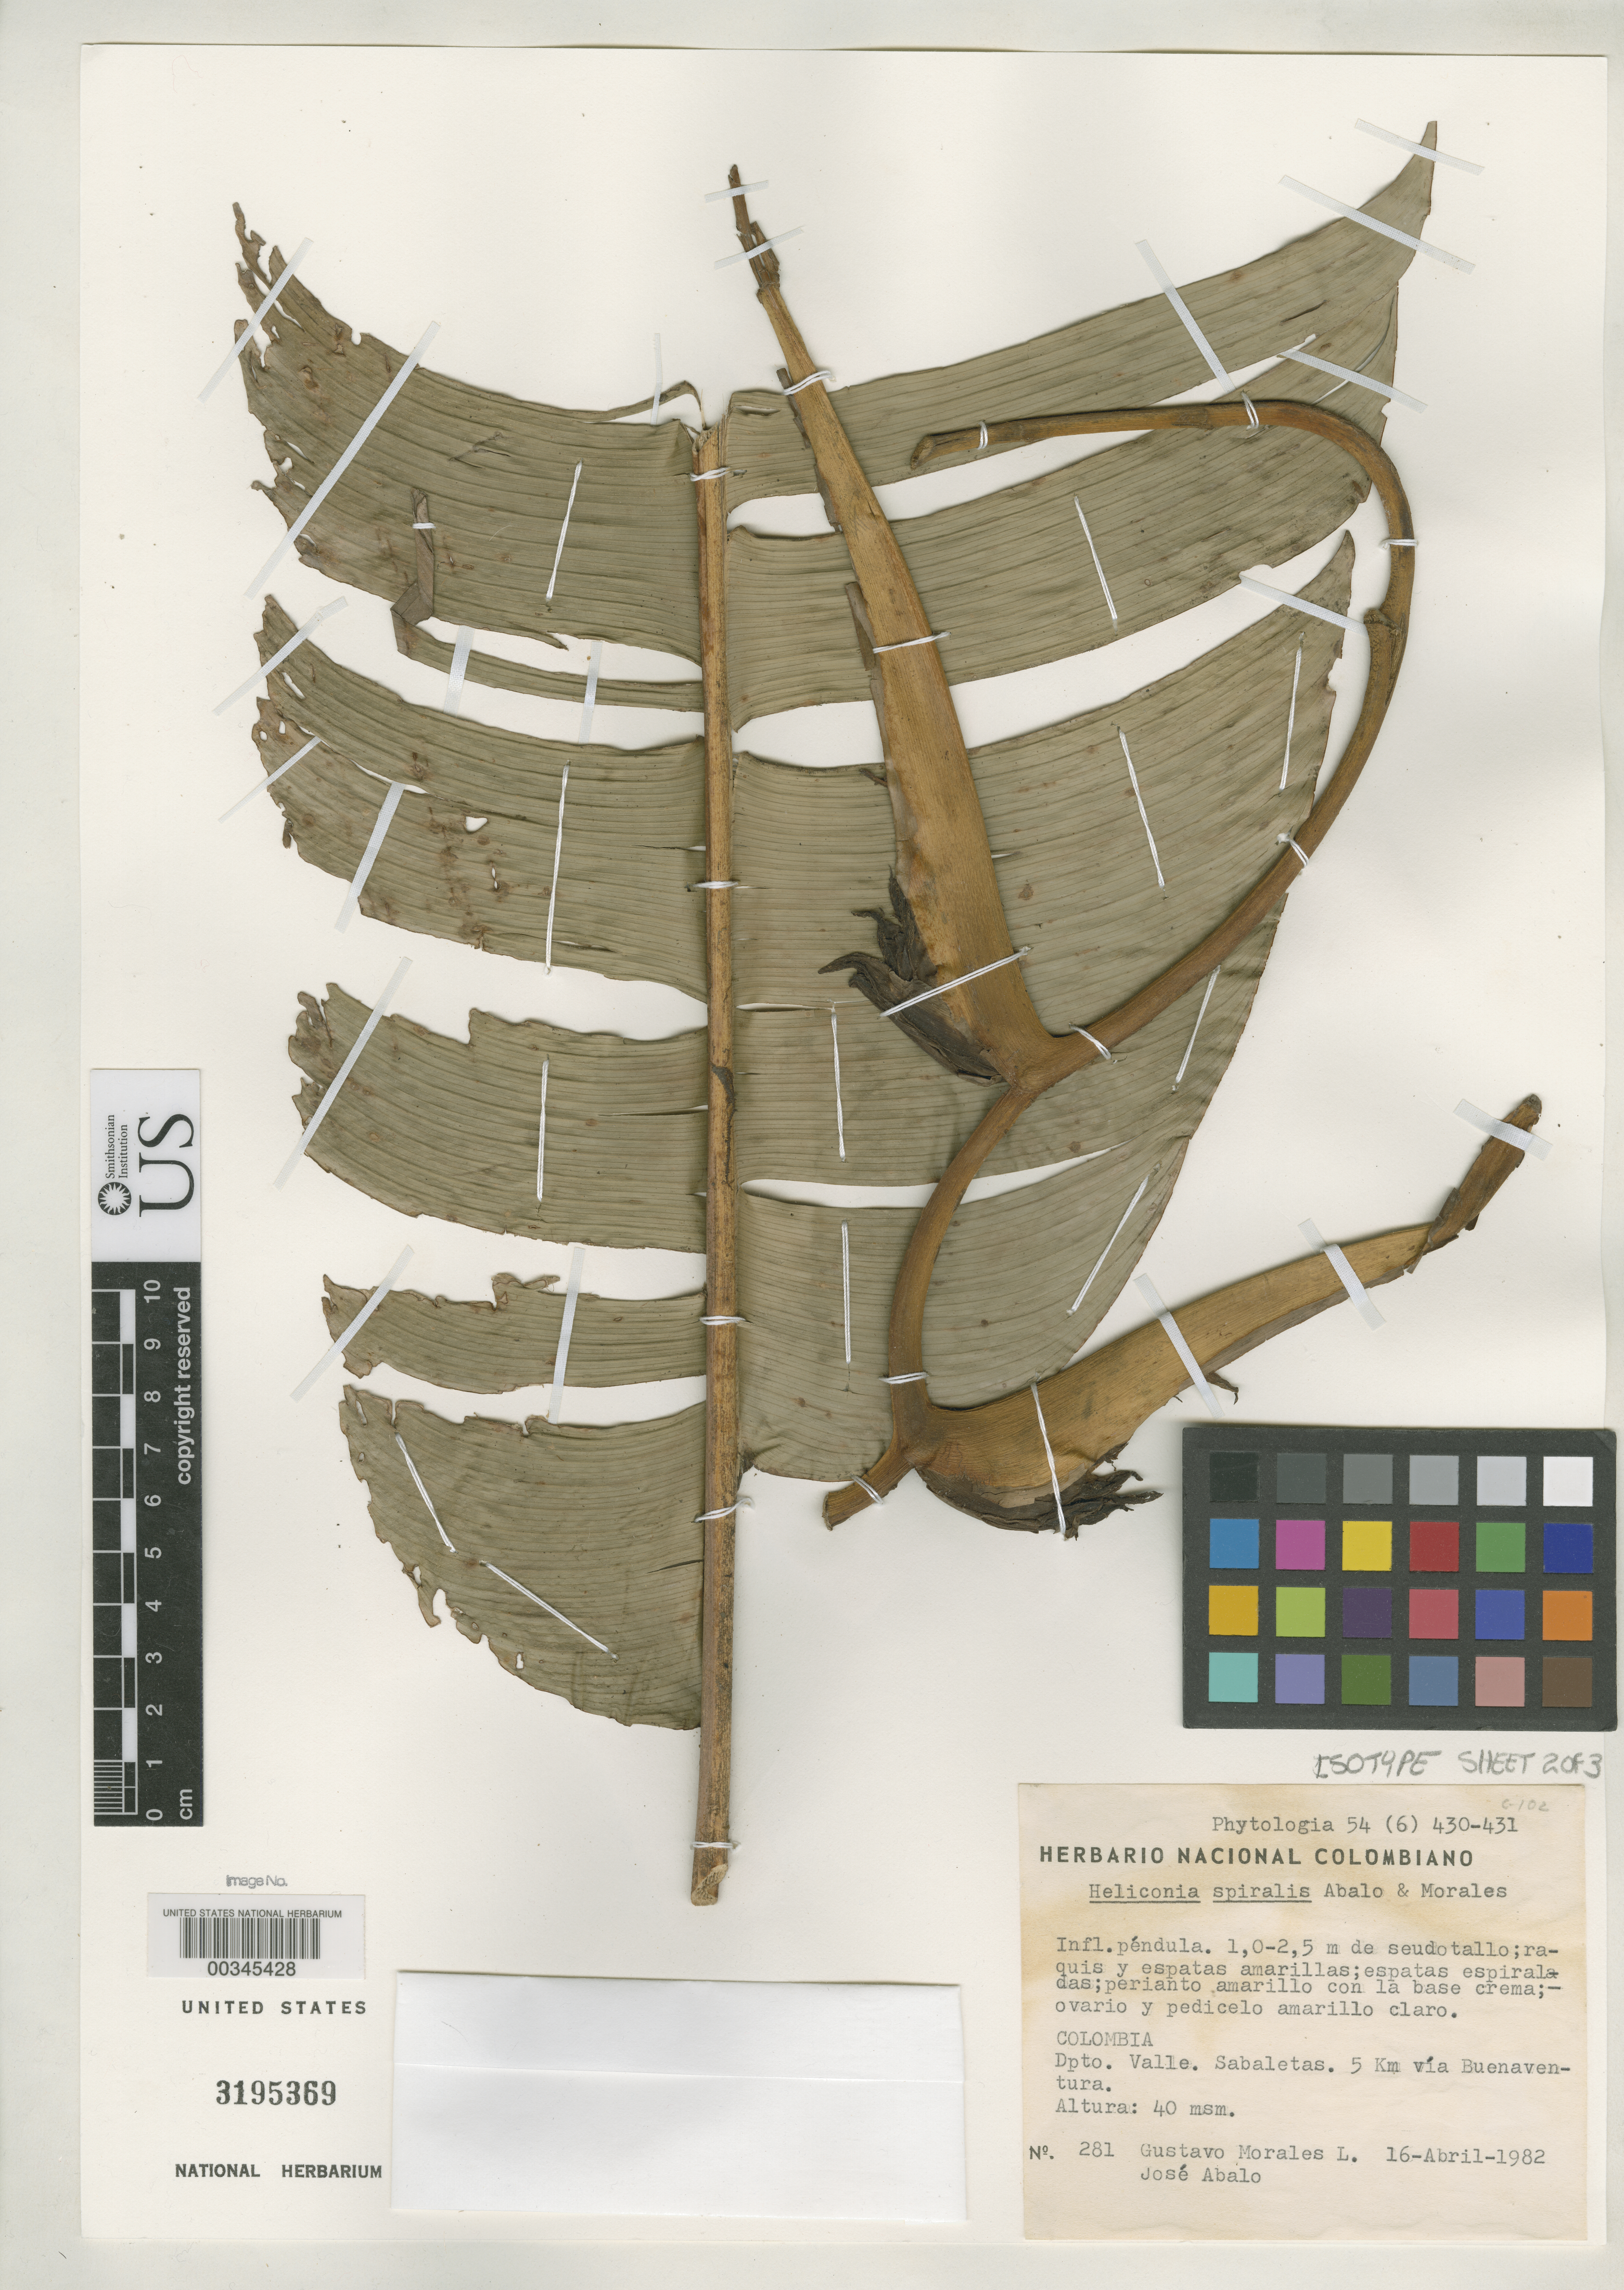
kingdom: Plantae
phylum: Tracheophyta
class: Liliopsida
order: Zingiberales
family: Heliconiaceae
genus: Heliconia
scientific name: Heliconia spiralis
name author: Abalo & G. Morales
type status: Isotype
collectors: G. Morales L. & J. E. Abalo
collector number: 281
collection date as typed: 16 Apr 1982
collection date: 1982-04-16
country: Colombia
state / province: Valle del Cauca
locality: Sabaletas, 5 km via Buena Ventura.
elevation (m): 40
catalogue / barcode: US 3195369